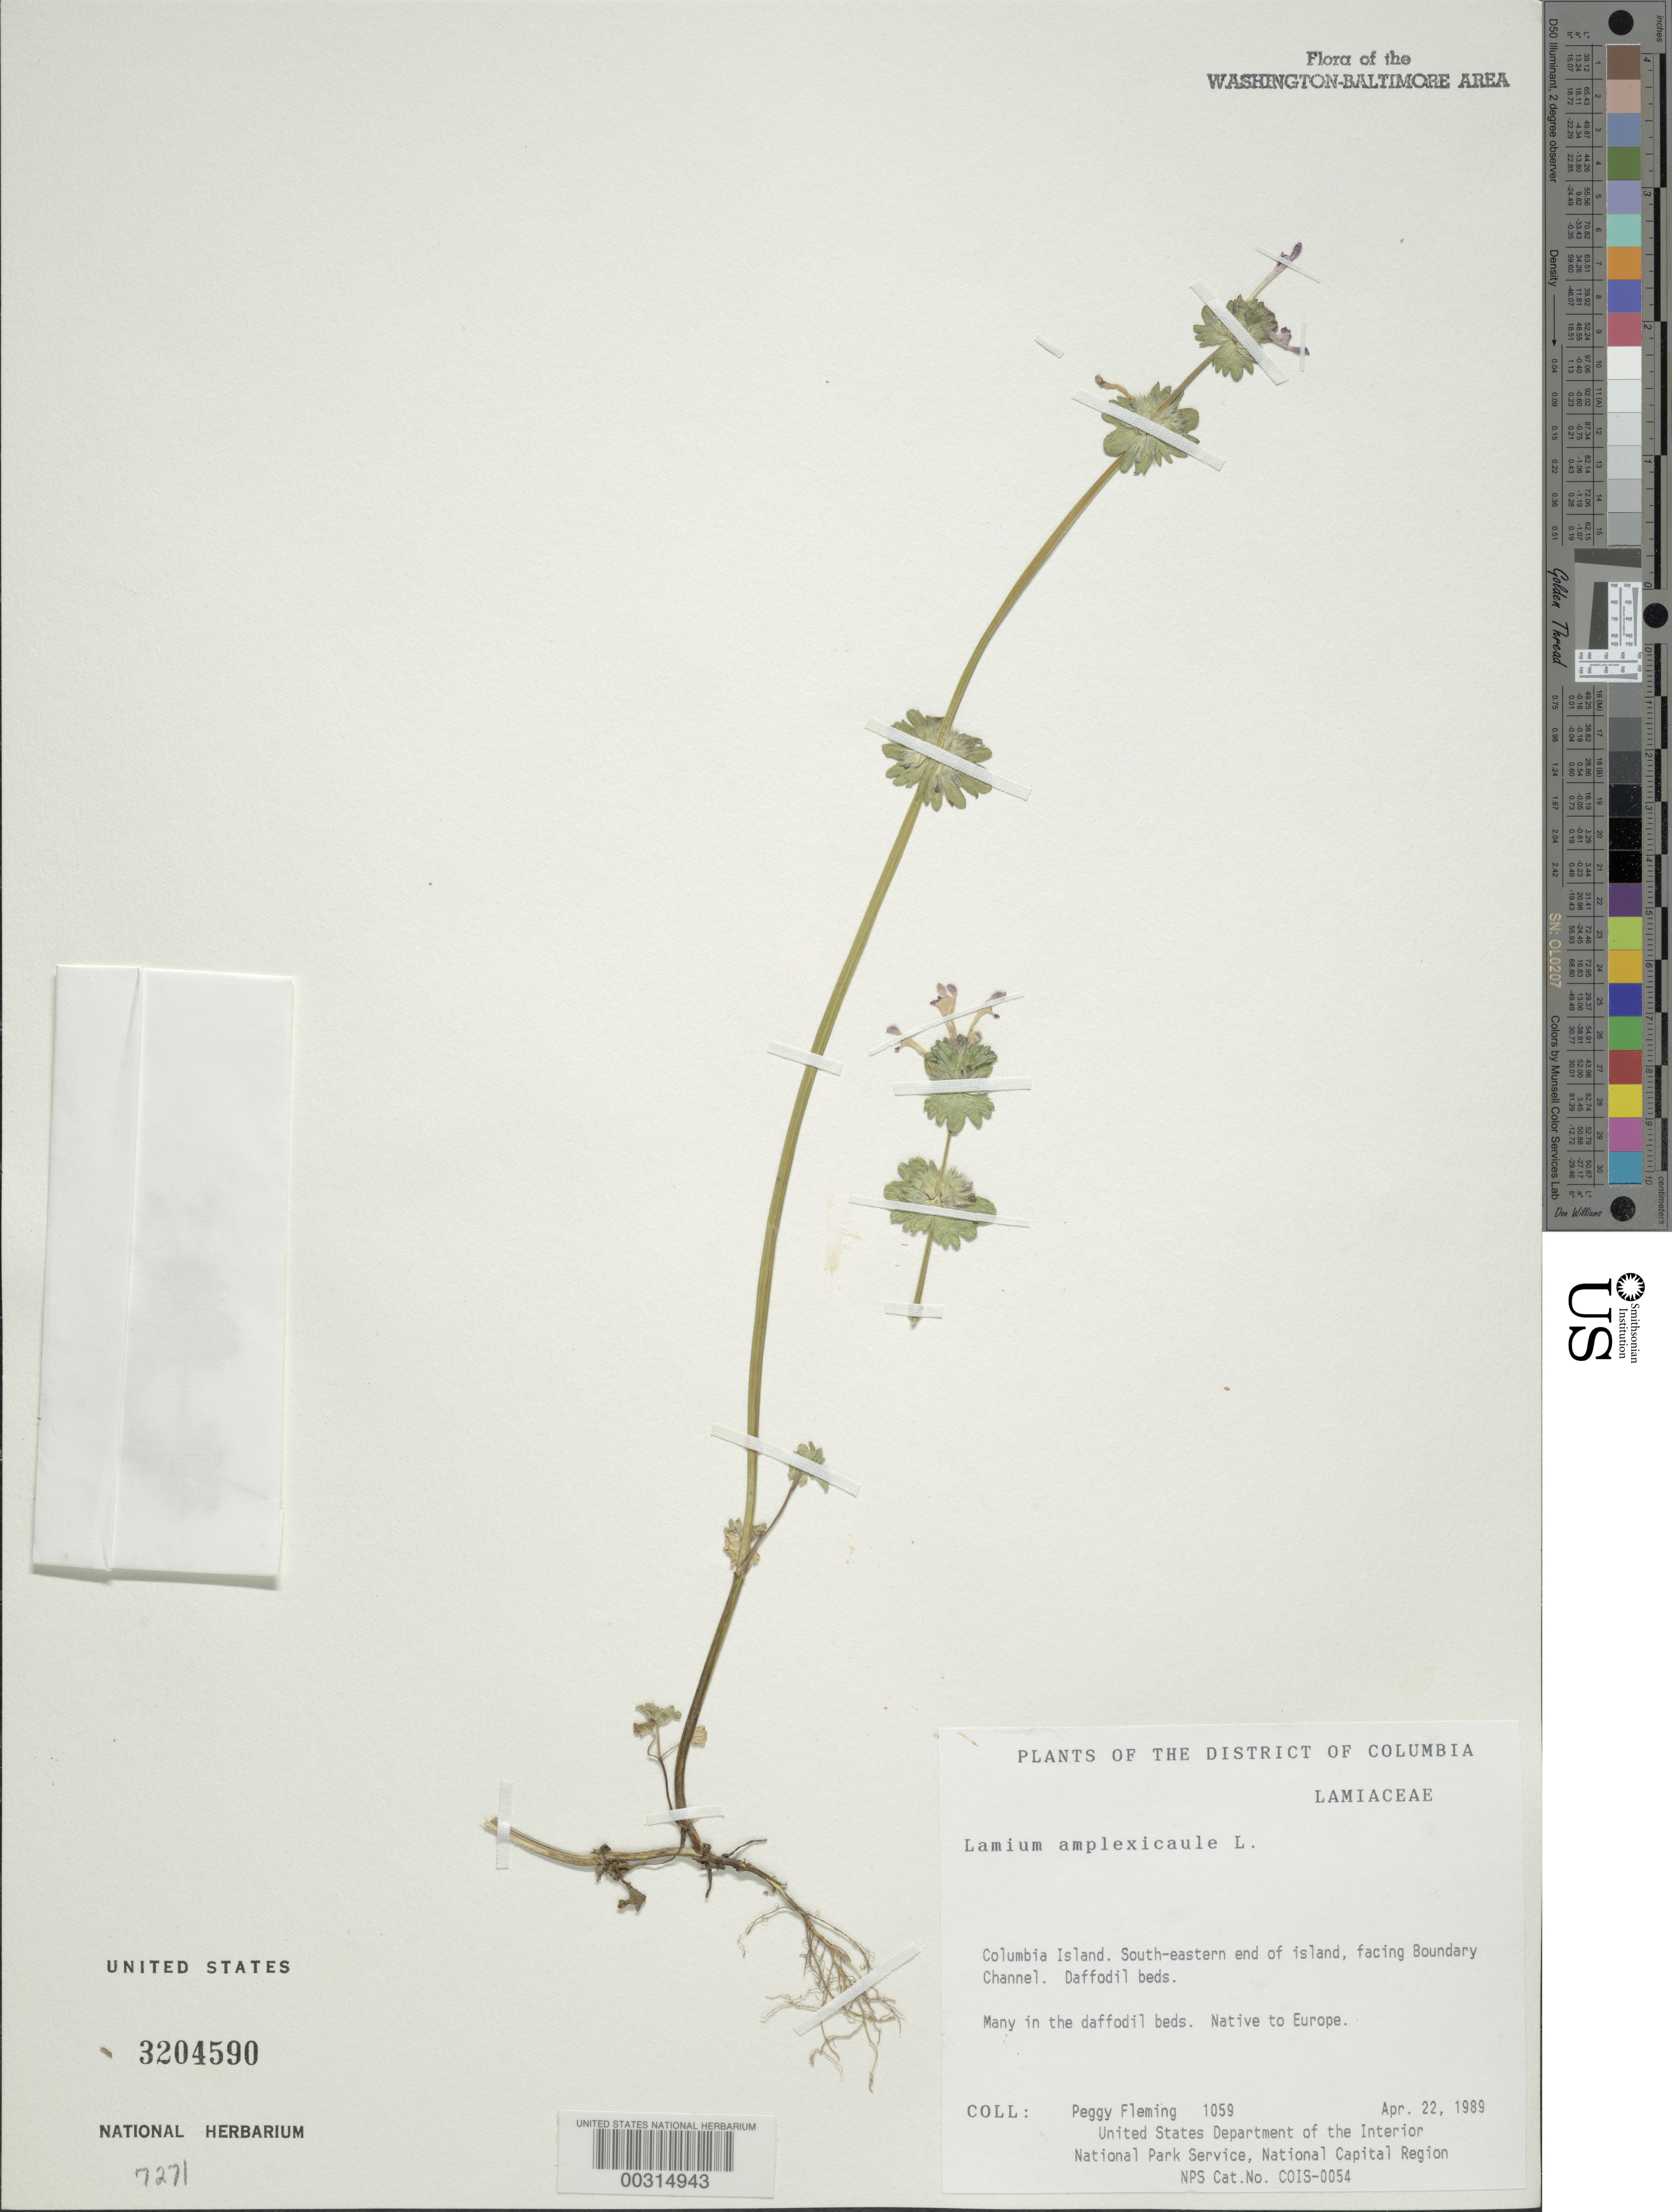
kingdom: Plantae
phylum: Tracheophyta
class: Magnoliopsida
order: Lamiales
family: Lamiaceae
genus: Lamium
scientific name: Lamium amplexicaule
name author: L.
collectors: P. Fleming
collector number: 1059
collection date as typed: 22 Aug 1989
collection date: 1989-08-22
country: United States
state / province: District of Columbia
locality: Columbia Island, SE end of Island, facing Boundary Channel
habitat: Daffodil bed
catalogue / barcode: US 3204590